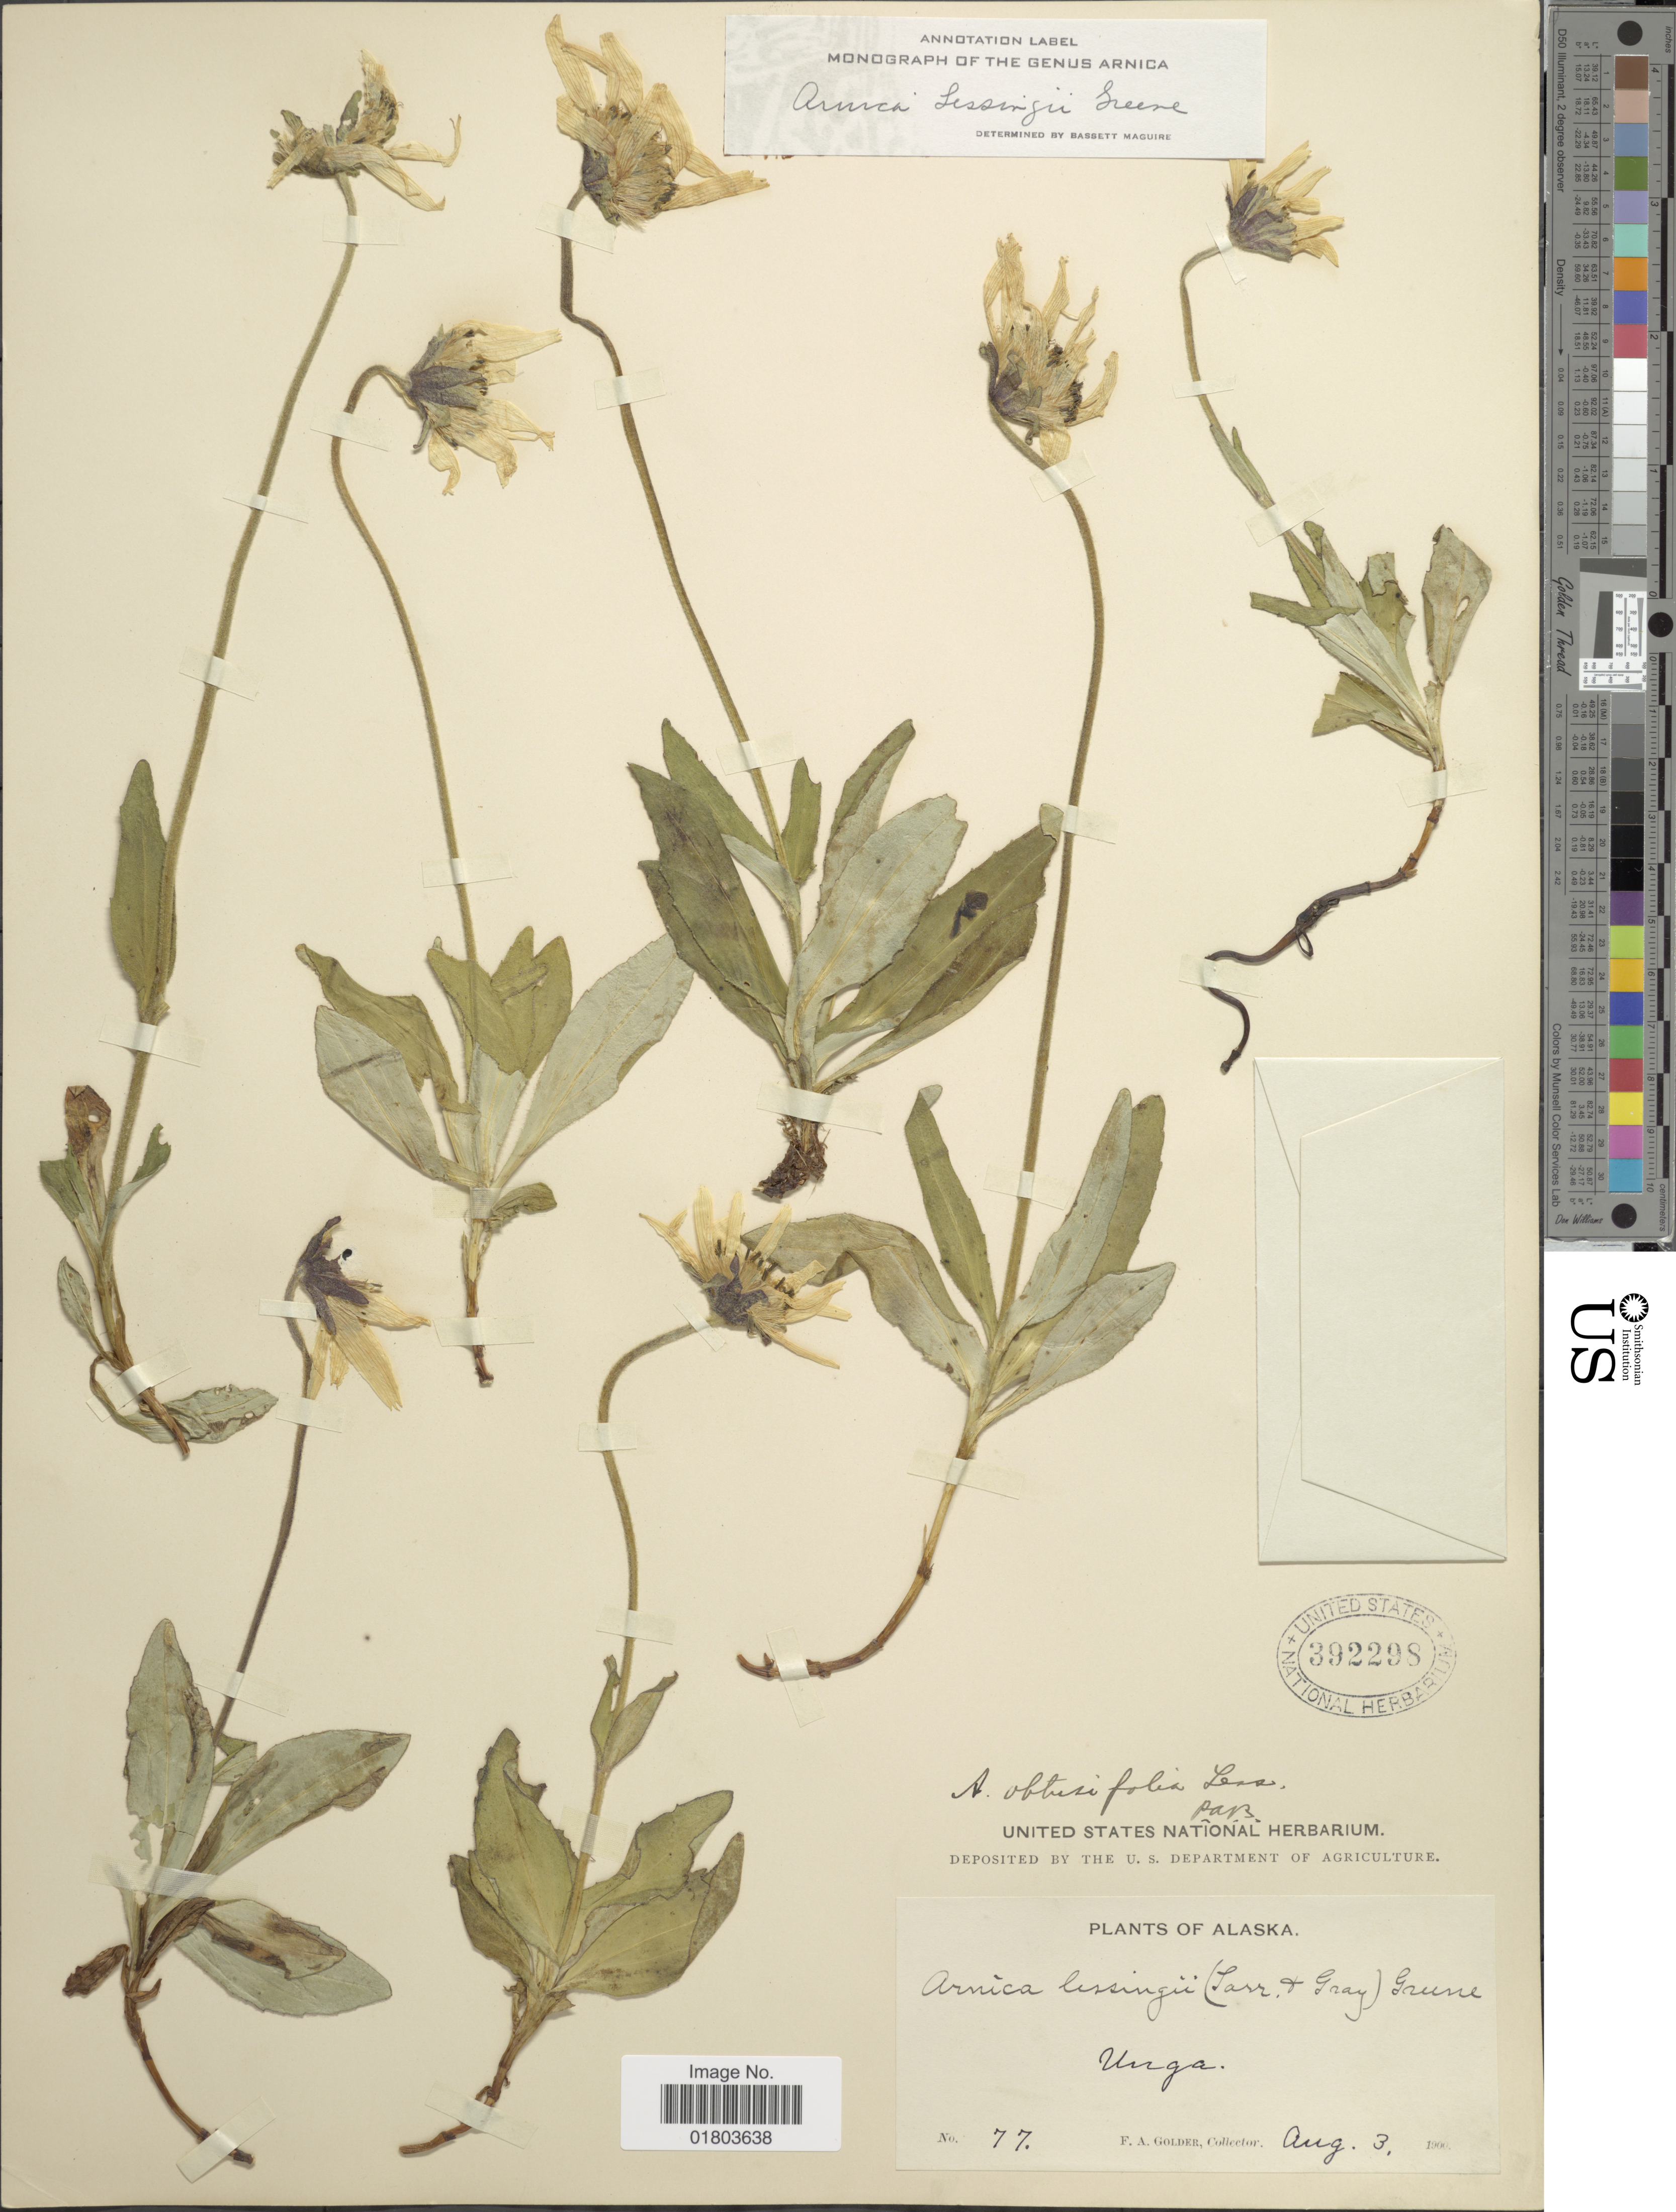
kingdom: Plantae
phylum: Tracheophyta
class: Magnoliopsida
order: Asterales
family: Asteraceae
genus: Arnica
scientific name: Arnica lessingii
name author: (Torr. & A. Gray) Greene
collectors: F. Golder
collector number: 77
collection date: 1900-08-03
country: United States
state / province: Alaska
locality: Unga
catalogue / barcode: US 392298